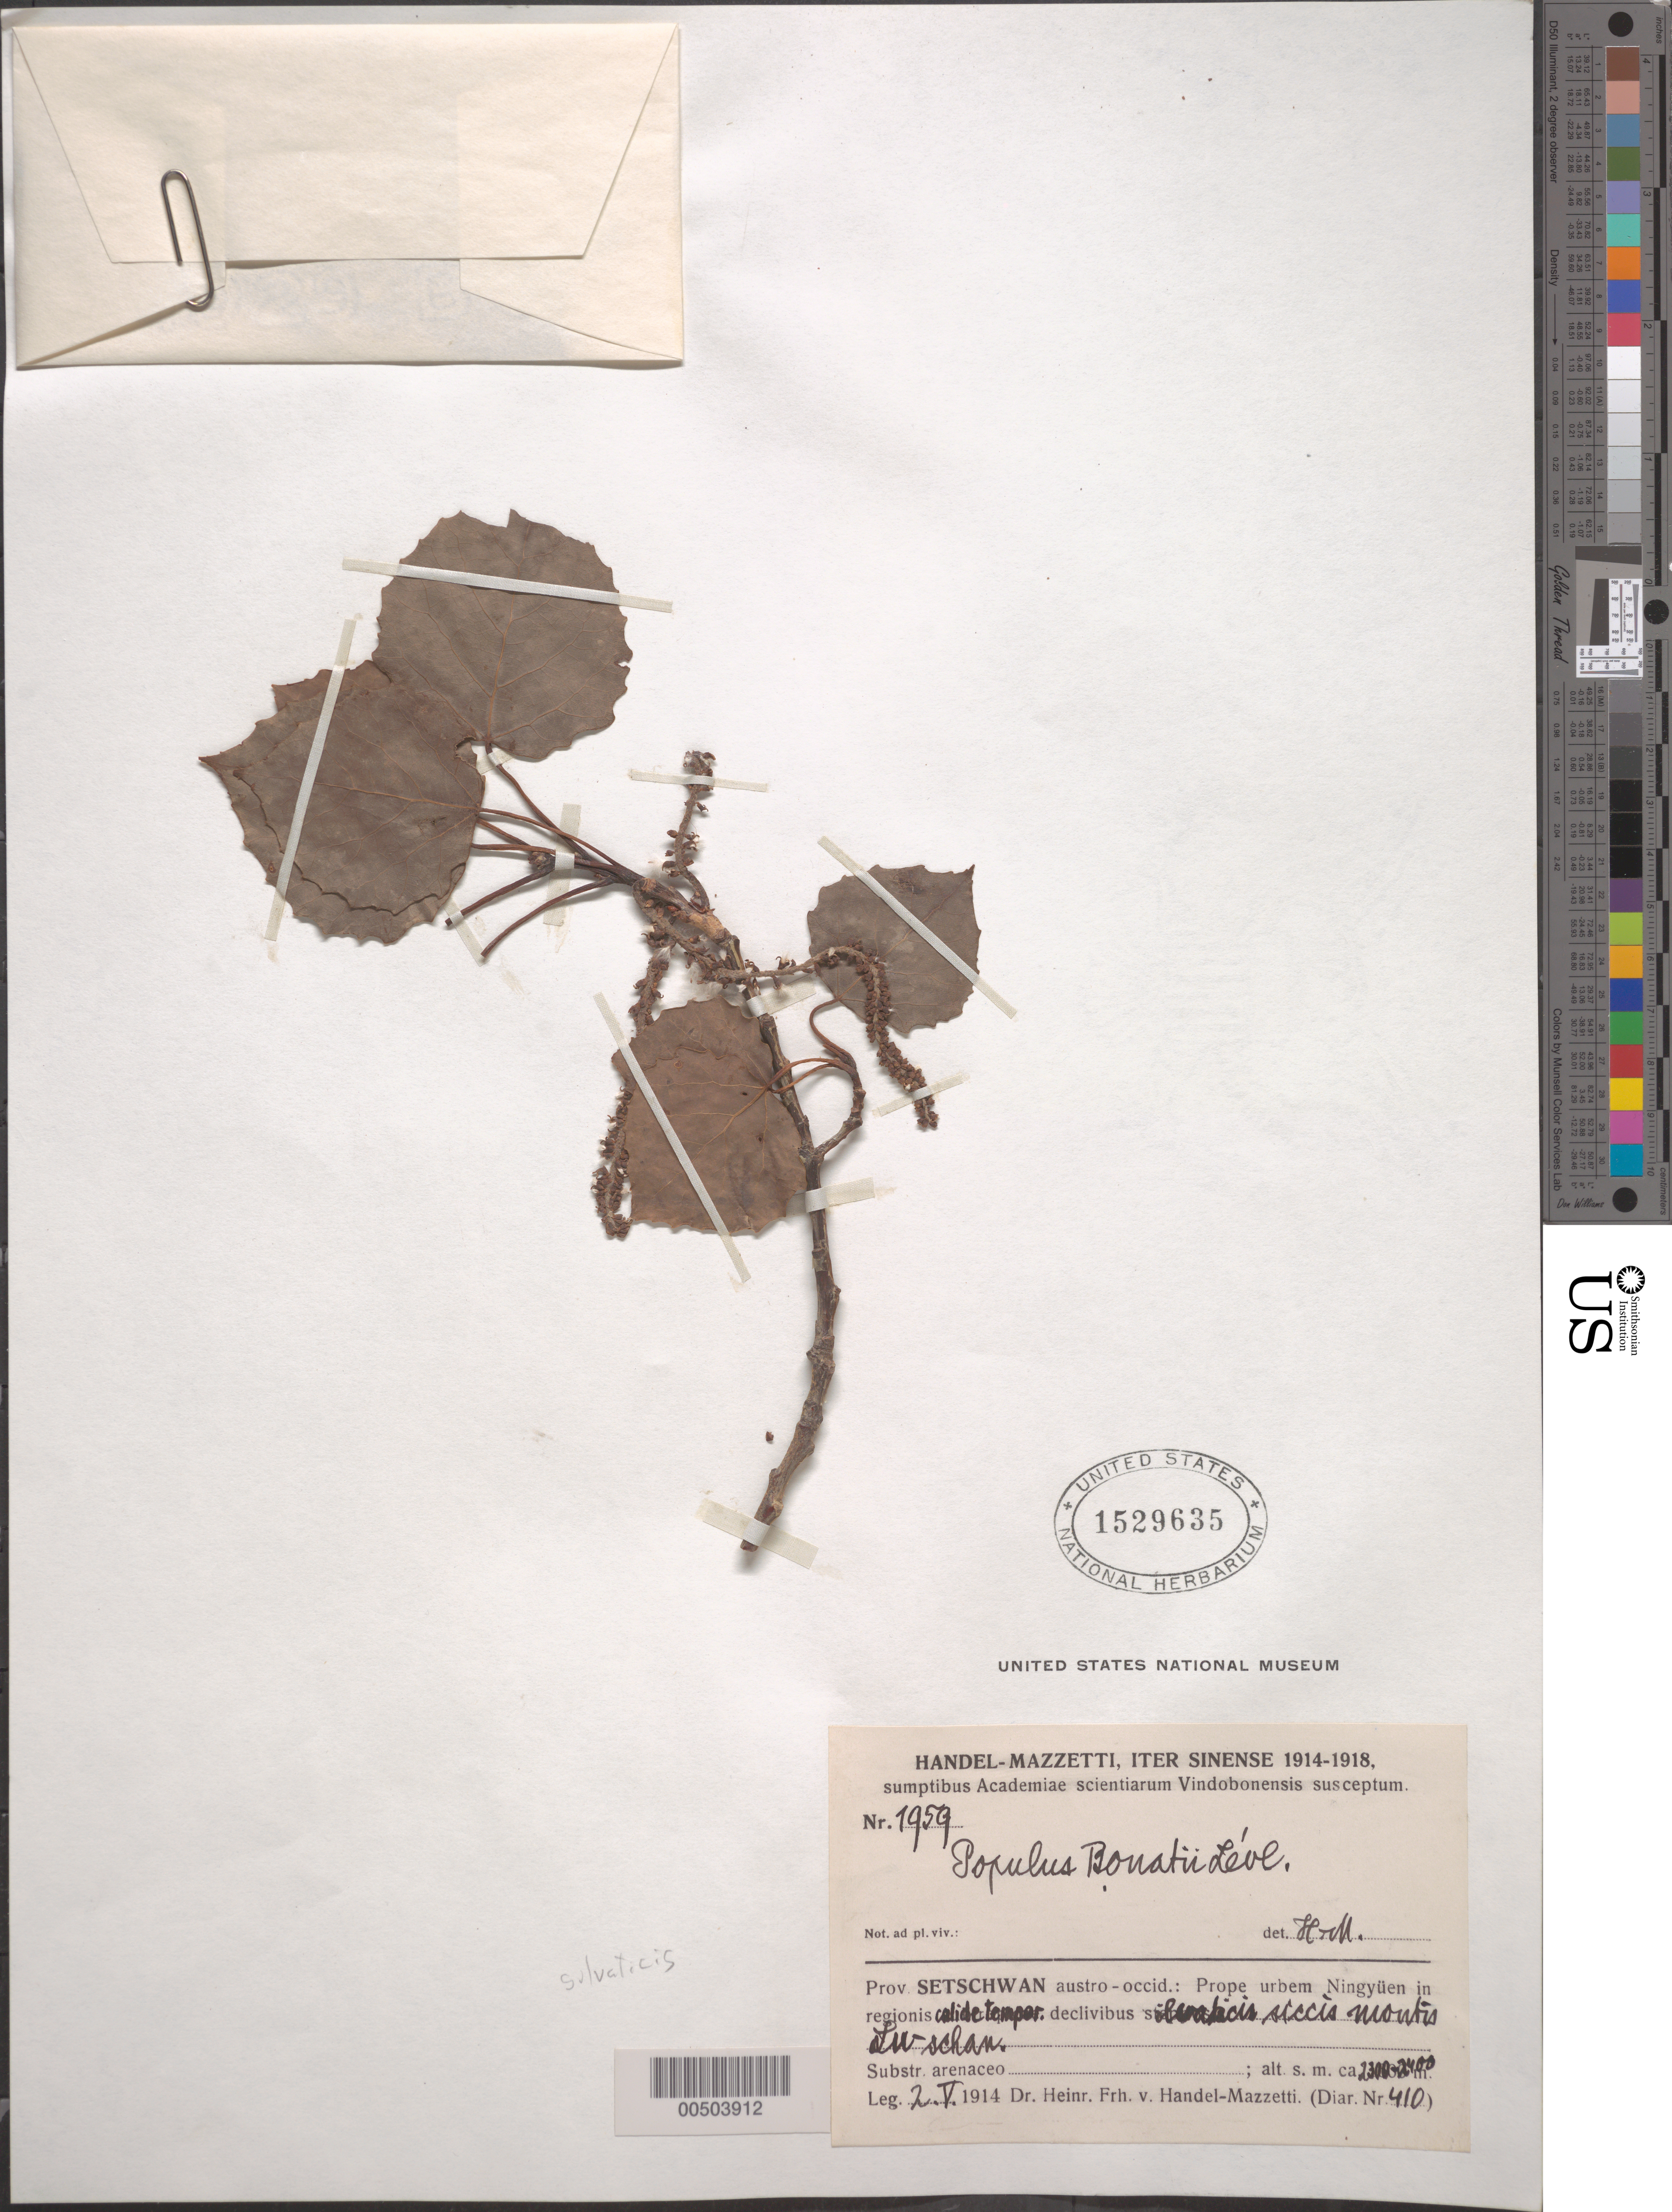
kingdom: Plantae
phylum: Tracheophyta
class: Magnoliopsida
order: Malpighiales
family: Salicaceae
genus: Populus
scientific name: Populus bonatii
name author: H. Lév.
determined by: Handel-Mazzetti, Heinrich R. E.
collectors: H. Handel-Mazzetti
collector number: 1959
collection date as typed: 02 May 1914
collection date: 1914-05-02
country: China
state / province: Sichuan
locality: Prope urbem Ningyuen in regionis calide temper. declivibus silvaticis siccis moutis Lu schan. Substr. Arenaceo, (Setschwan Province)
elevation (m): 2300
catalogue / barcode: US 1529635